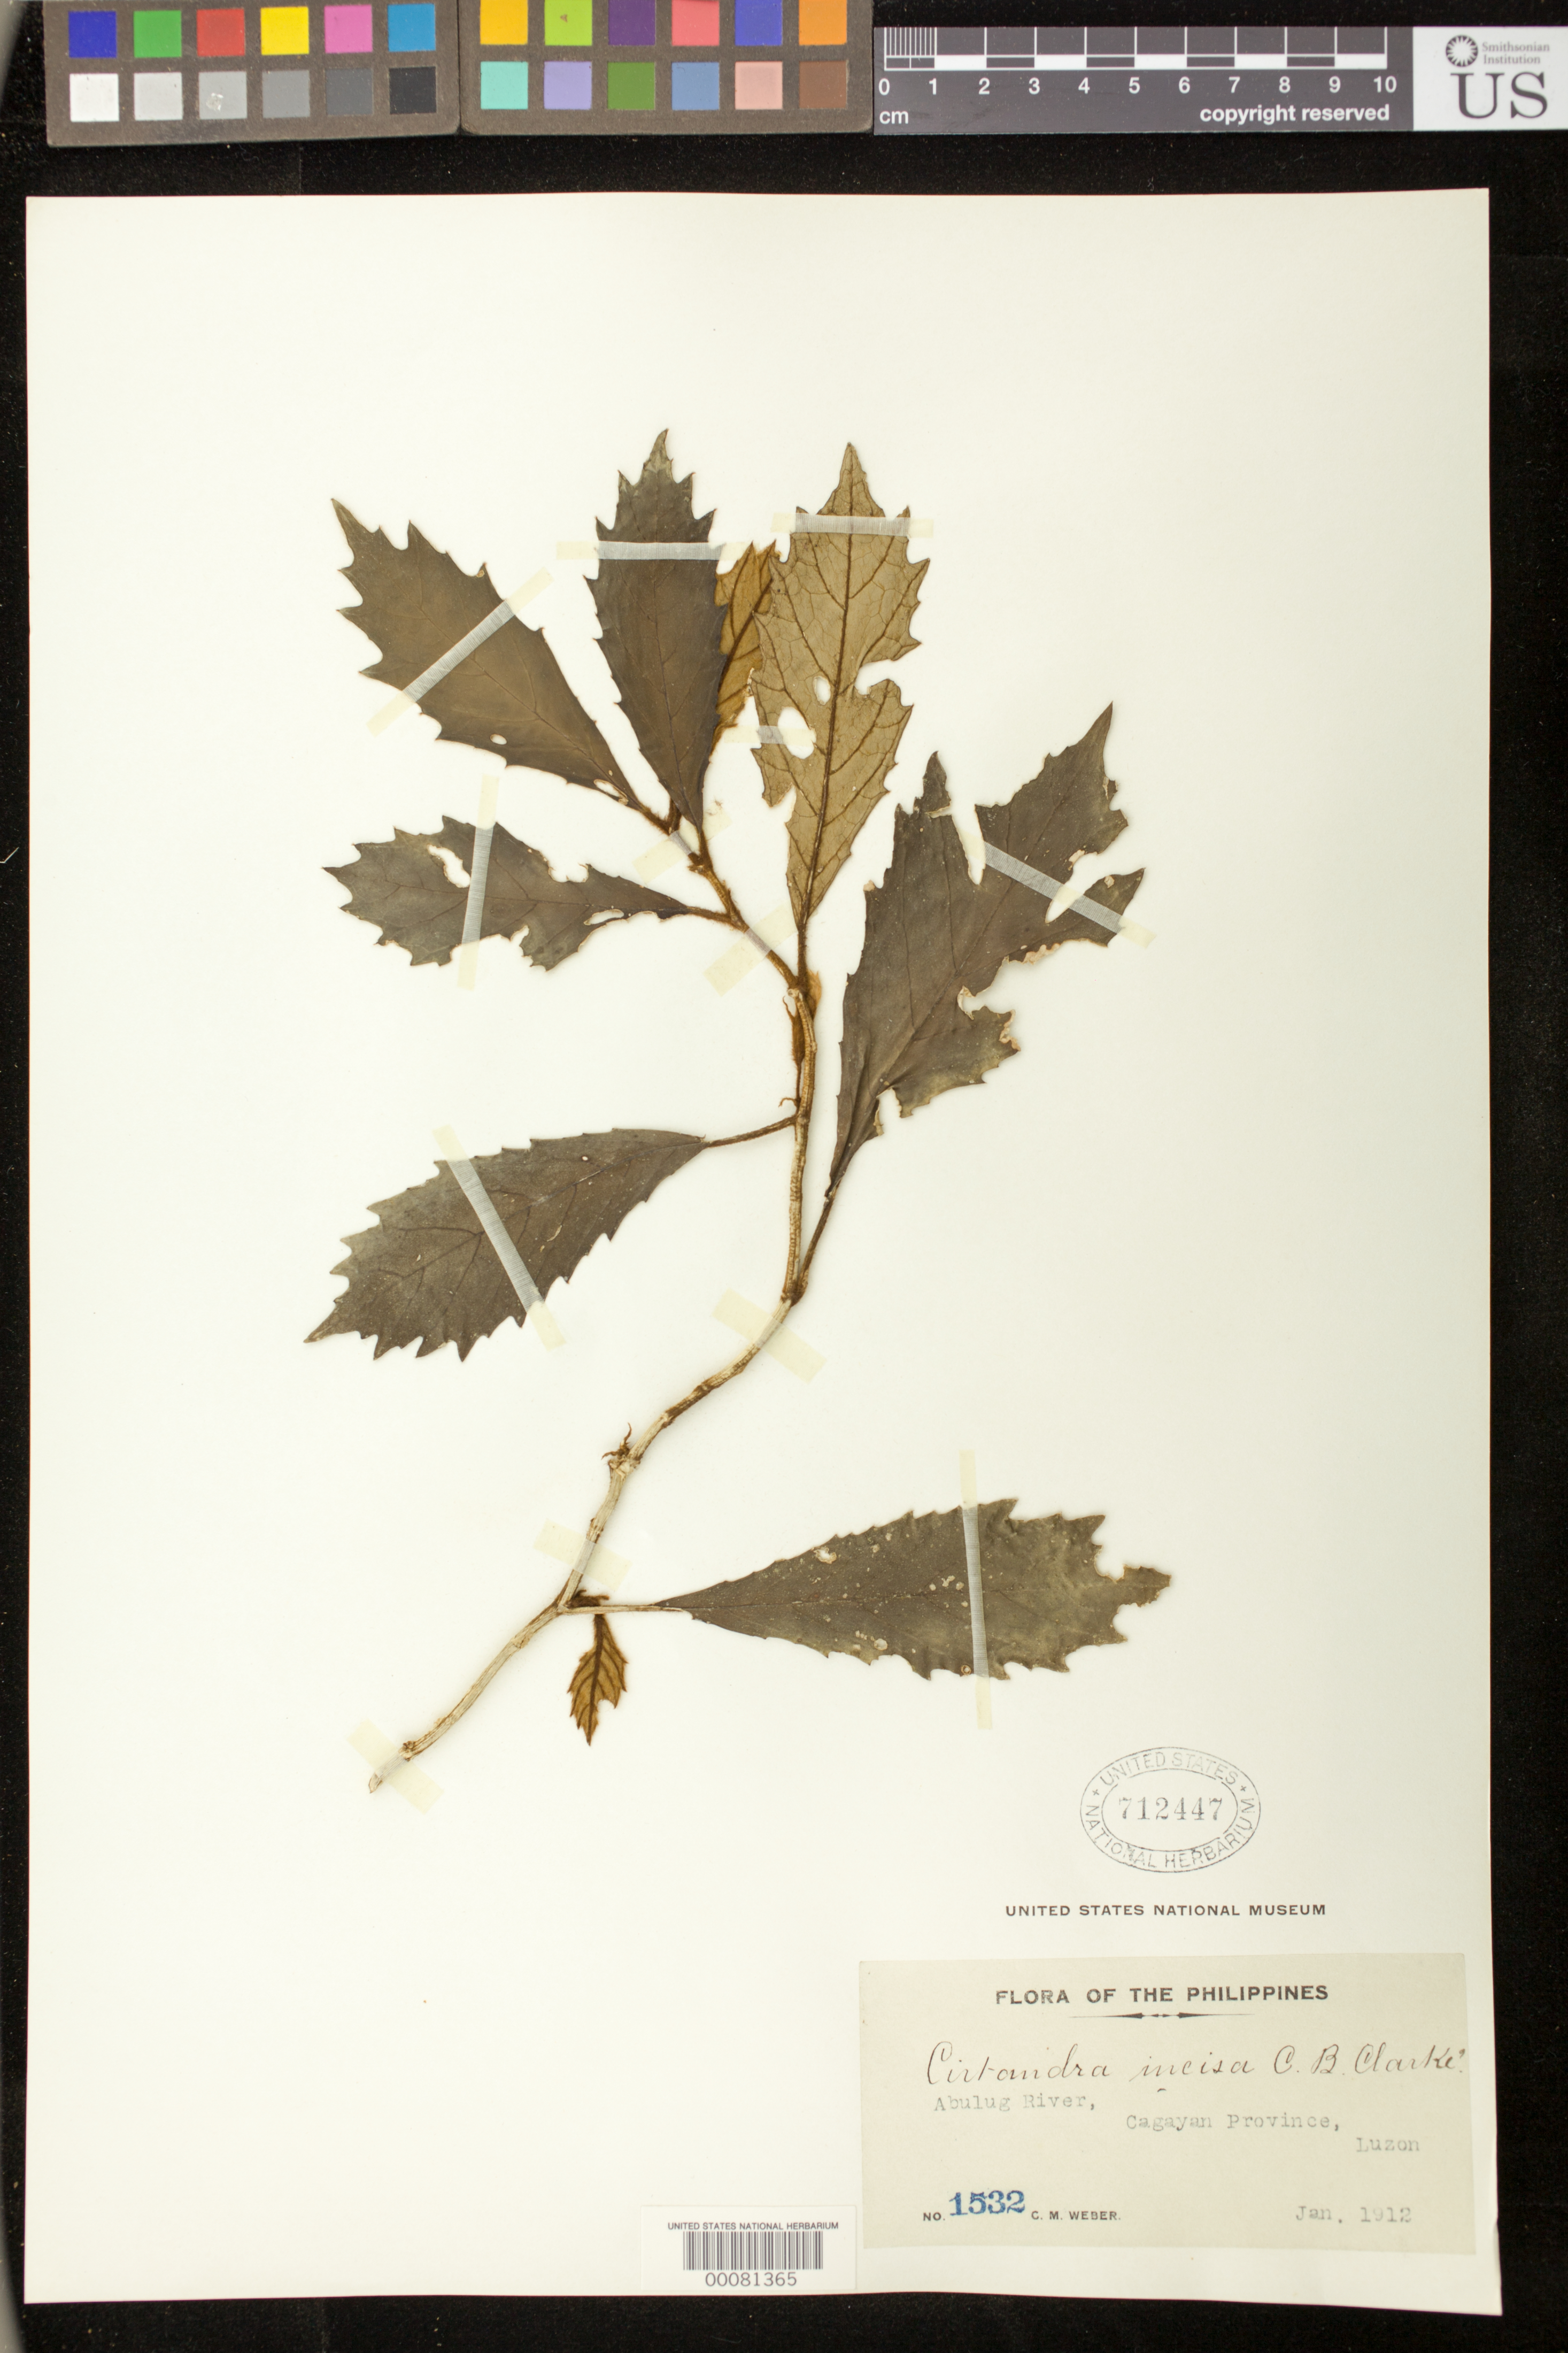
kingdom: Plantae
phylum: Tracheophyta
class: Magnoliopsida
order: Lamiales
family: Gesneriaceae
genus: Cyrtandra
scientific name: Cyrtandra incisa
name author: C.B. Clarke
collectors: C. M. Weber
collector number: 1532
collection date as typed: Jan 1912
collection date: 1912-01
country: Philippines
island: Luzon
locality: Cagayan, Abulug river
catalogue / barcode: US 712447